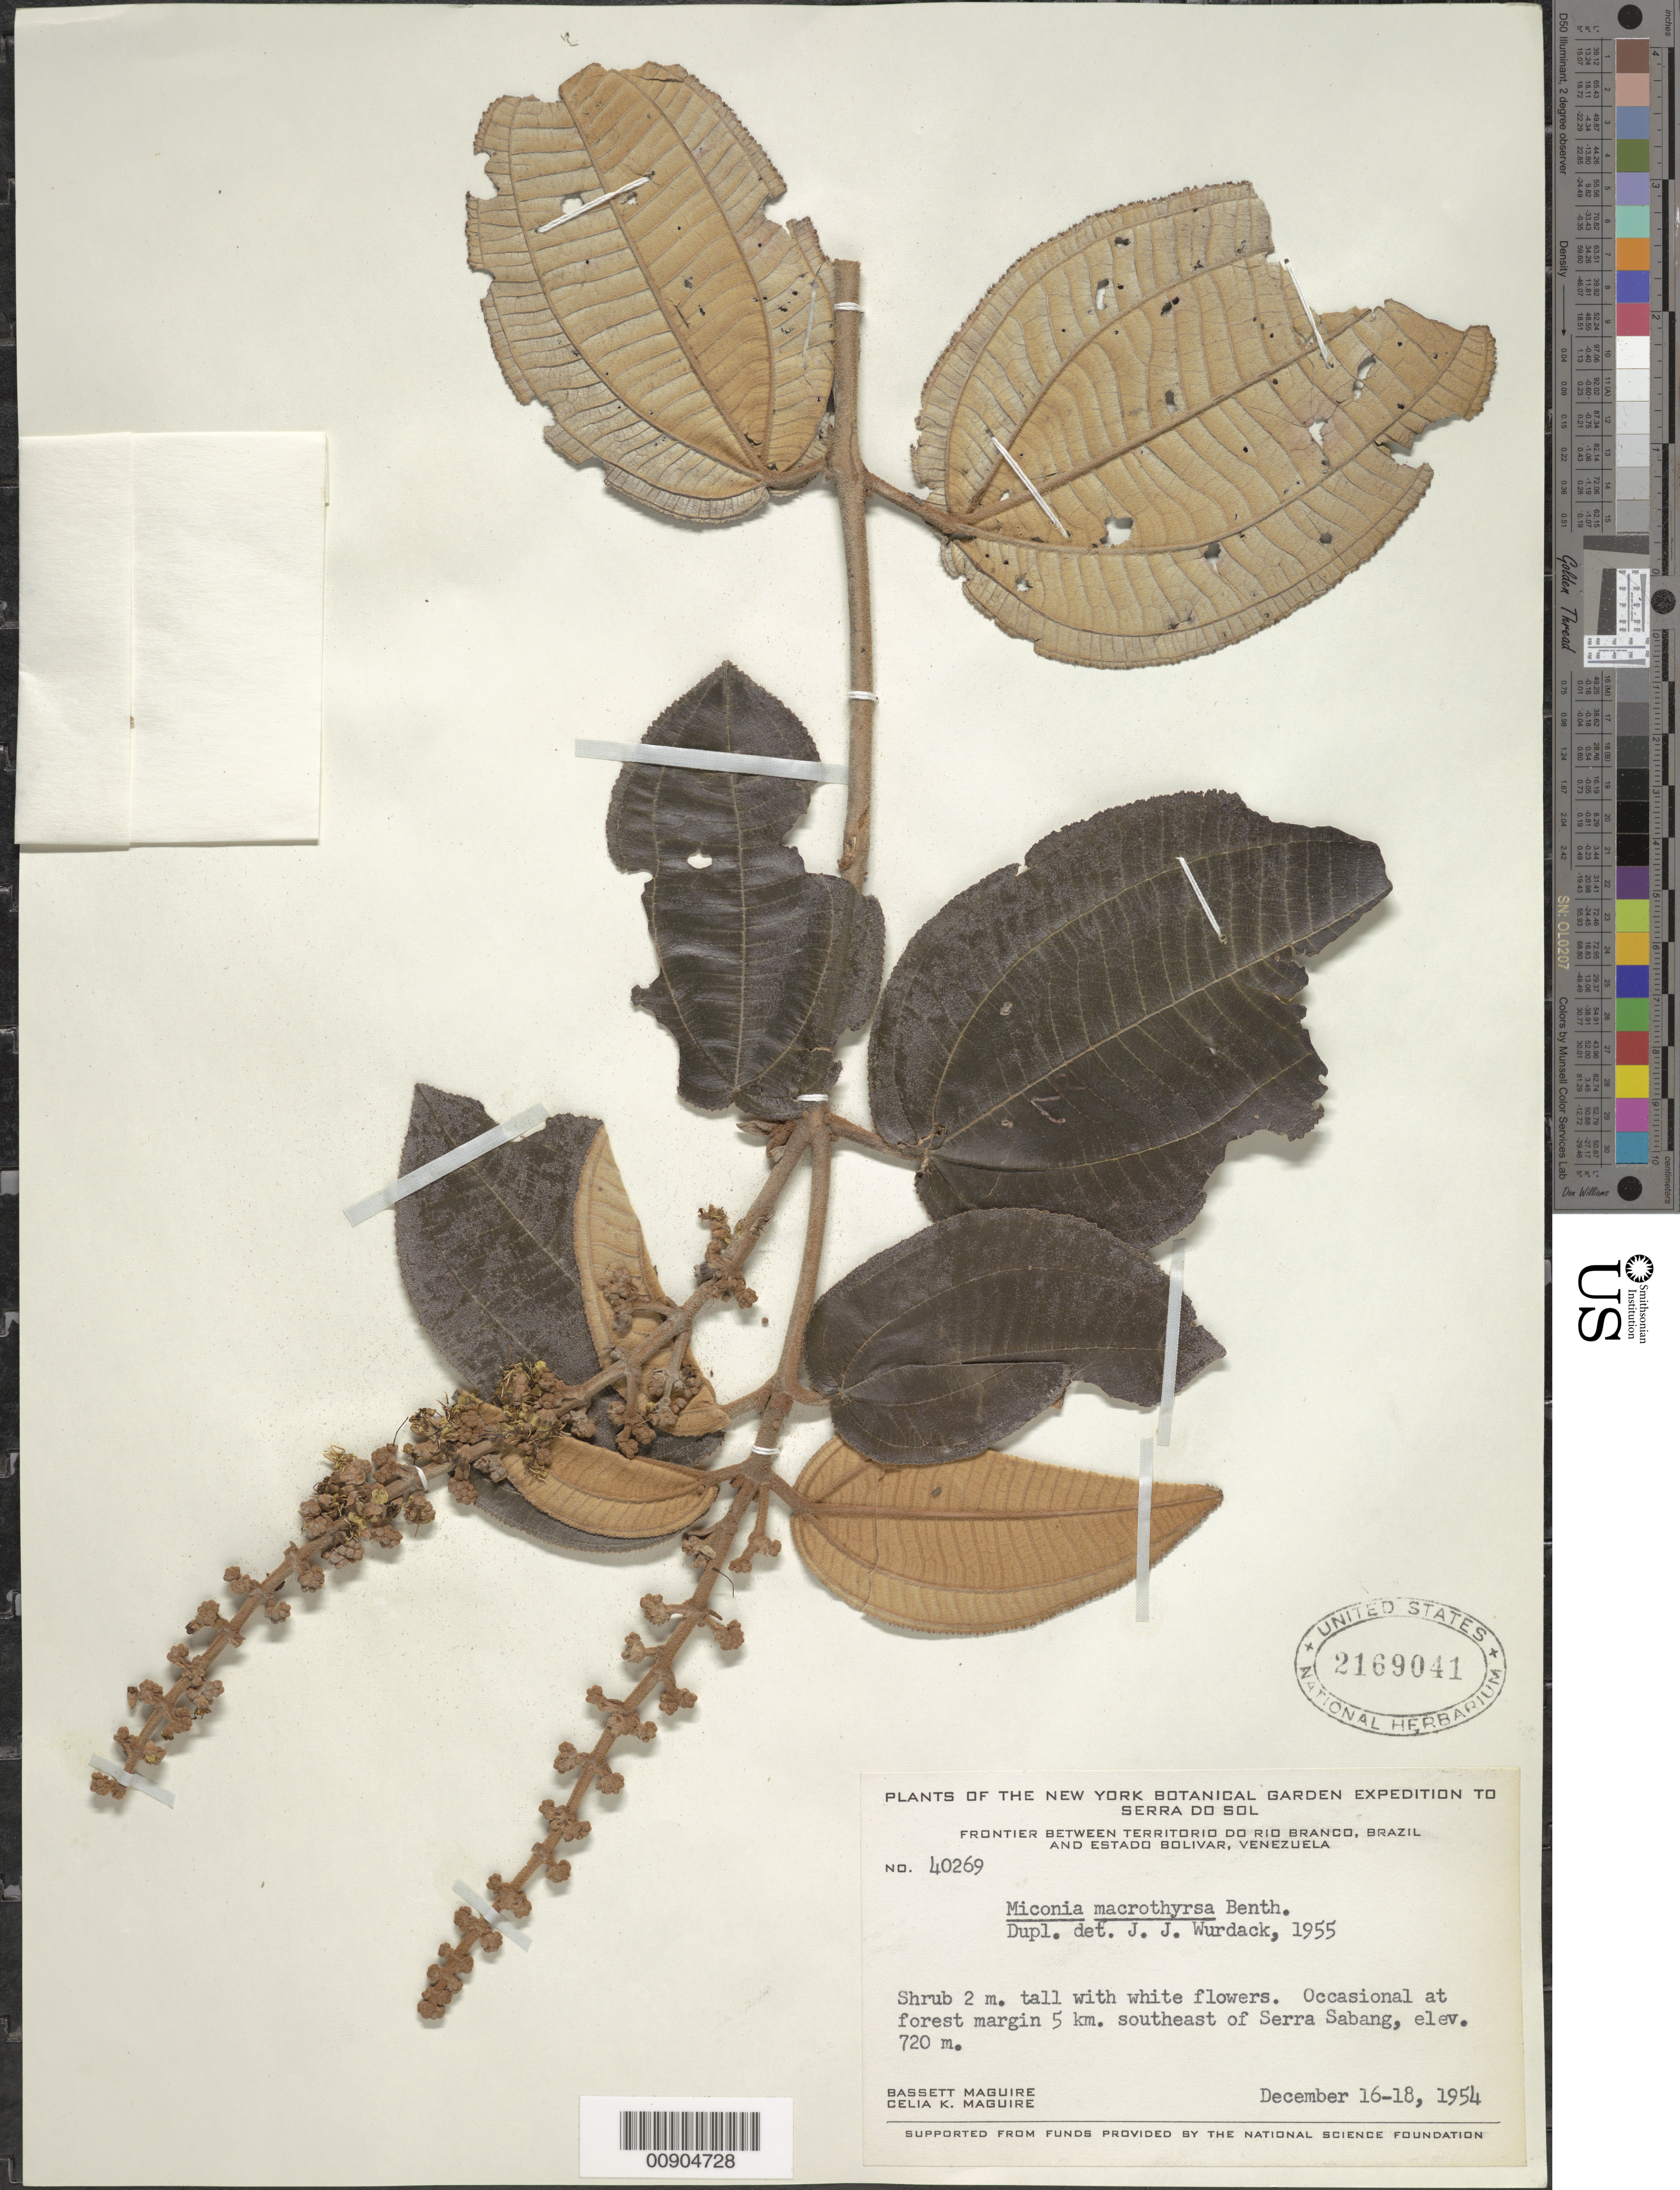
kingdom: Plantae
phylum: Tracheophyta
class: Magnoliopsida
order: Myrtales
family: Melastomataceae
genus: Miconia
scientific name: Miconia macrothyrsa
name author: Benth.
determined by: Wurdack, John J., (US), US (UNITED STATES)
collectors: B. Maguire & C. K. Maguire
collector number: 40269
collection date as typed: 16-Dec-54 to 18-Dec-54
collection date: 1954-12-16/1954-12-18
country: Venezuela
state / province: Bolívar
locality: Serra Sabang, 5 km SE of; frontier between territorío do Río Branco, Brazil and estado Bolívar, Venezuela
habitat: Forest margin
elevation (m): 750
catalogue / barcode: US 2169041